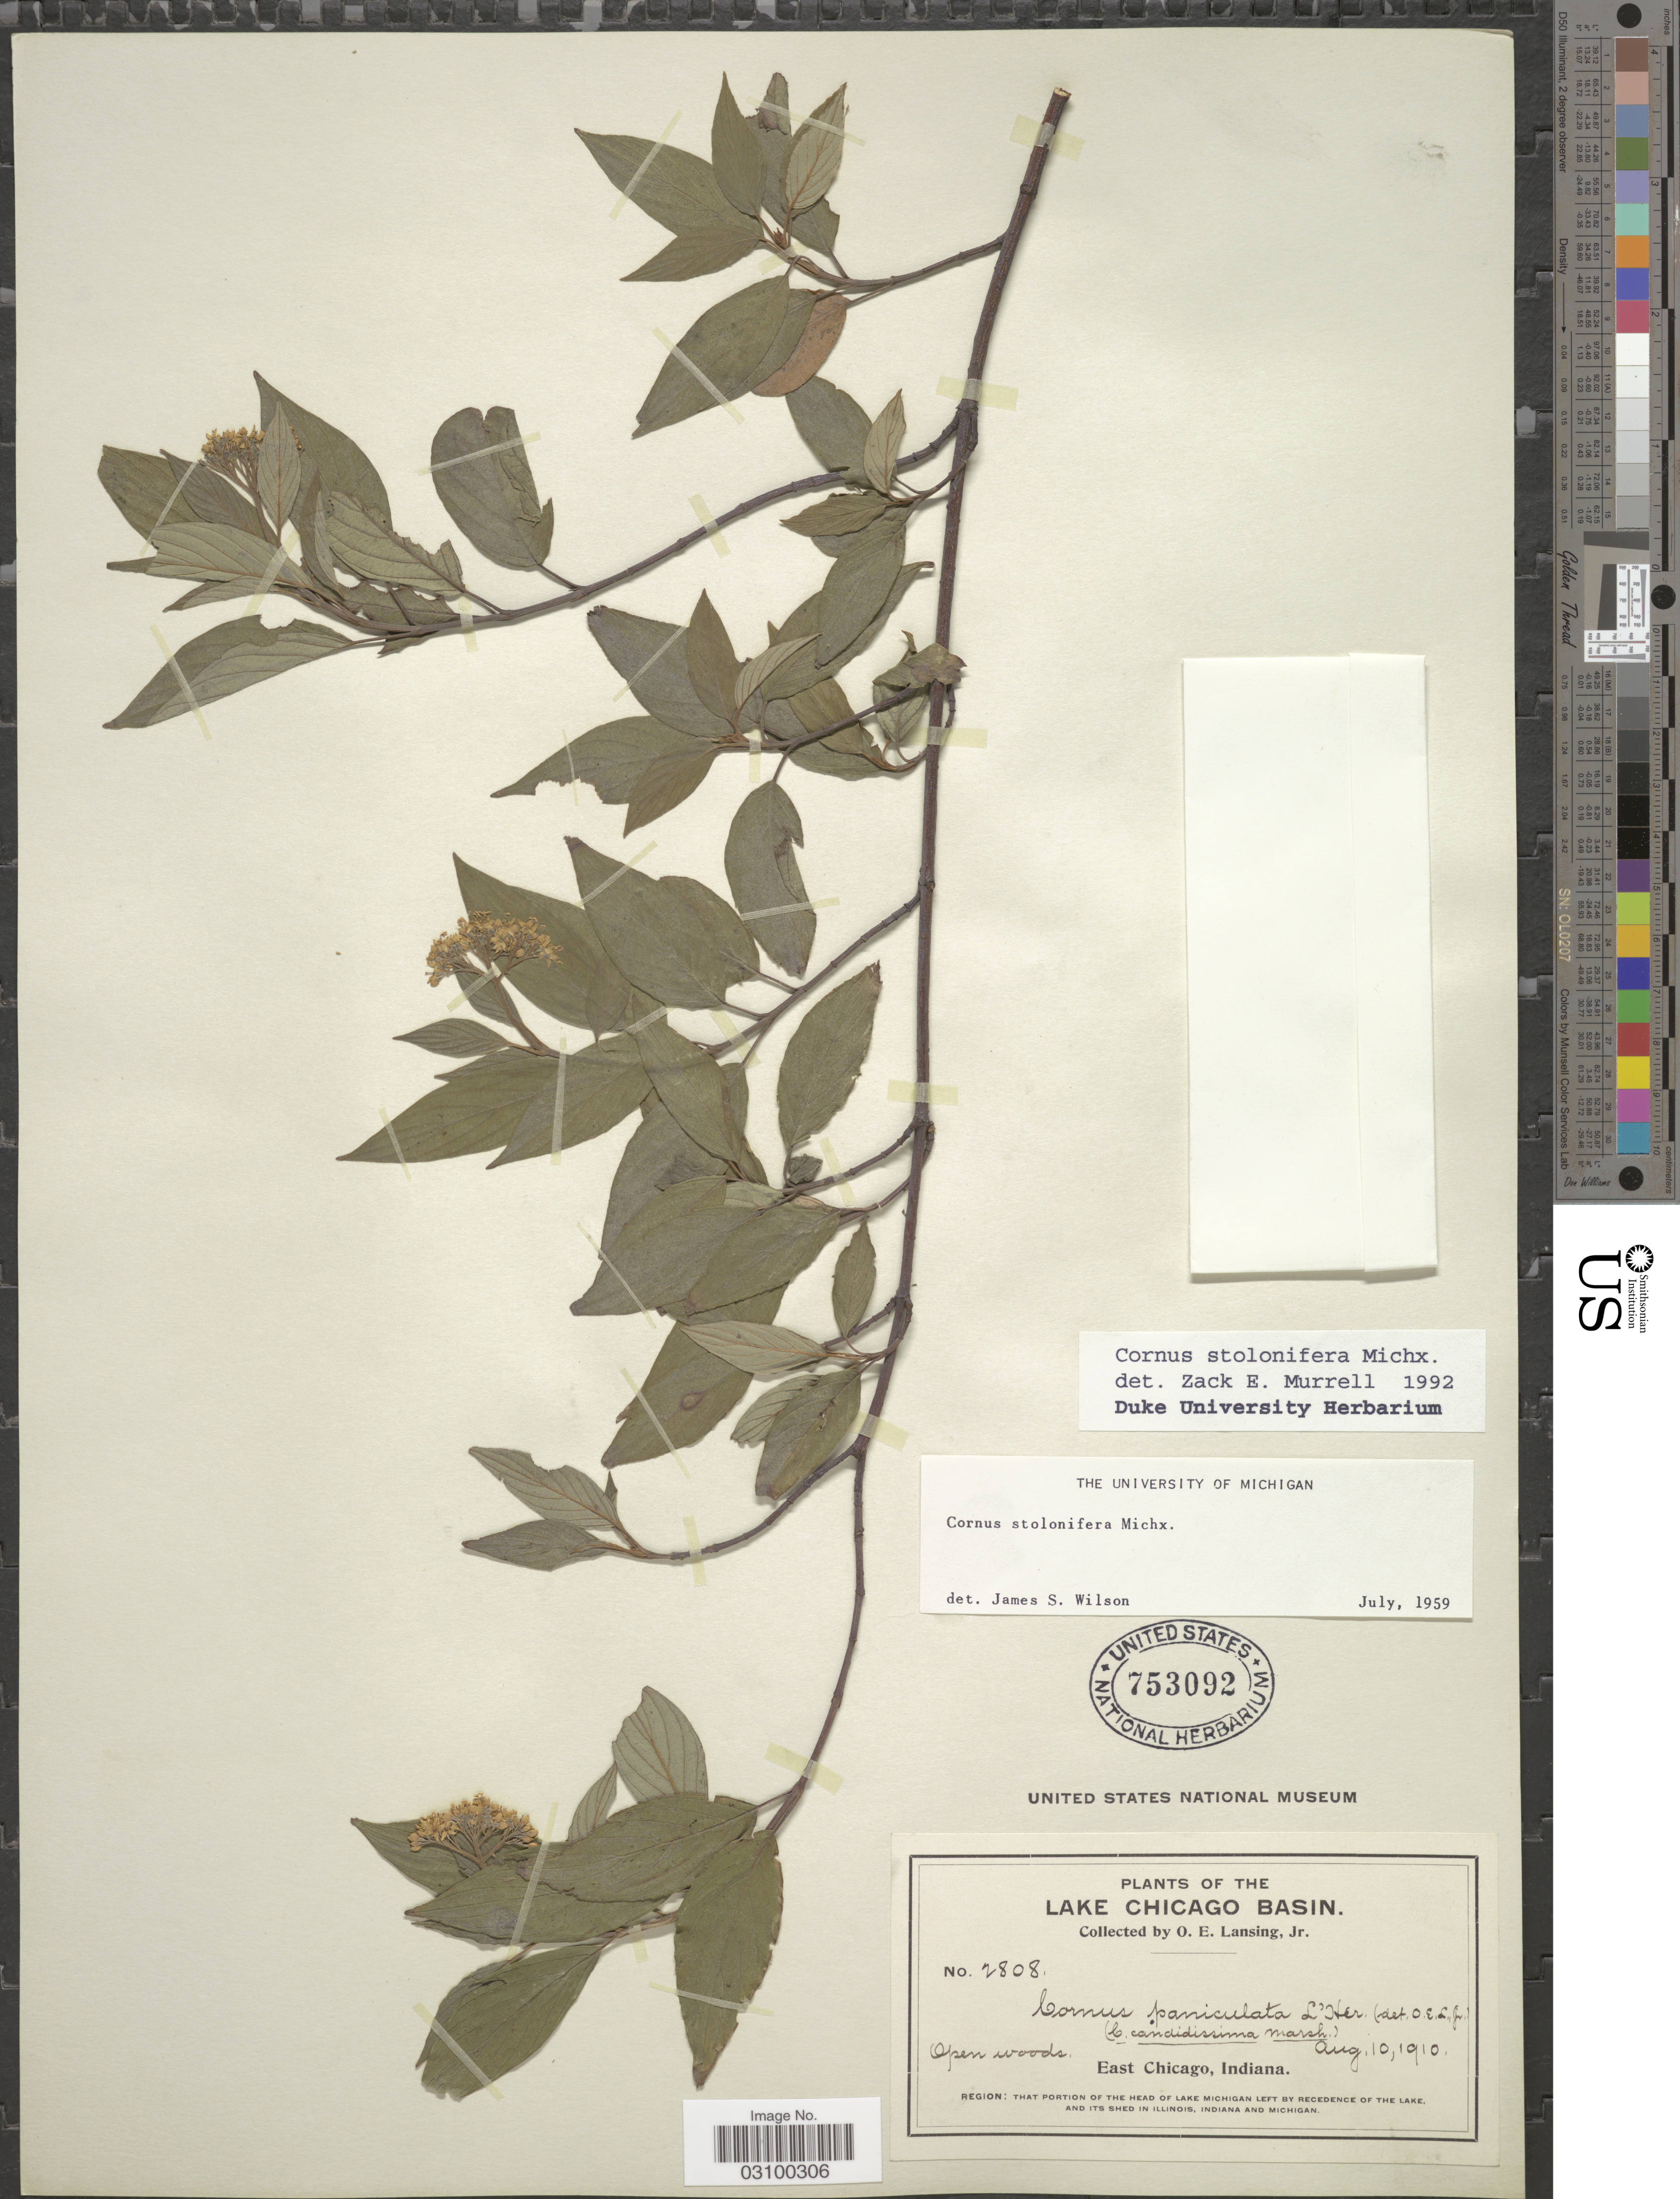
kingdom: Plantae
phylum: Tracheophyta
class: Magnoliopsida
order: Cornales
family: Cornaceae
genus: Cornus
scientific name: Cornus sericea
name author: L.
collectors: O. Lansing Jr.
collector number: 2808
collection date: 1910-08-10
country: United States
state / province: Indiana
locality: Lake Chicago Basin. East Chicago. Region: That portion of the head of Lake Michigan left by Recedence of the lake, and its shed in Illinois, Indiana nd Michigan.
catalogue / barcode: US 753092